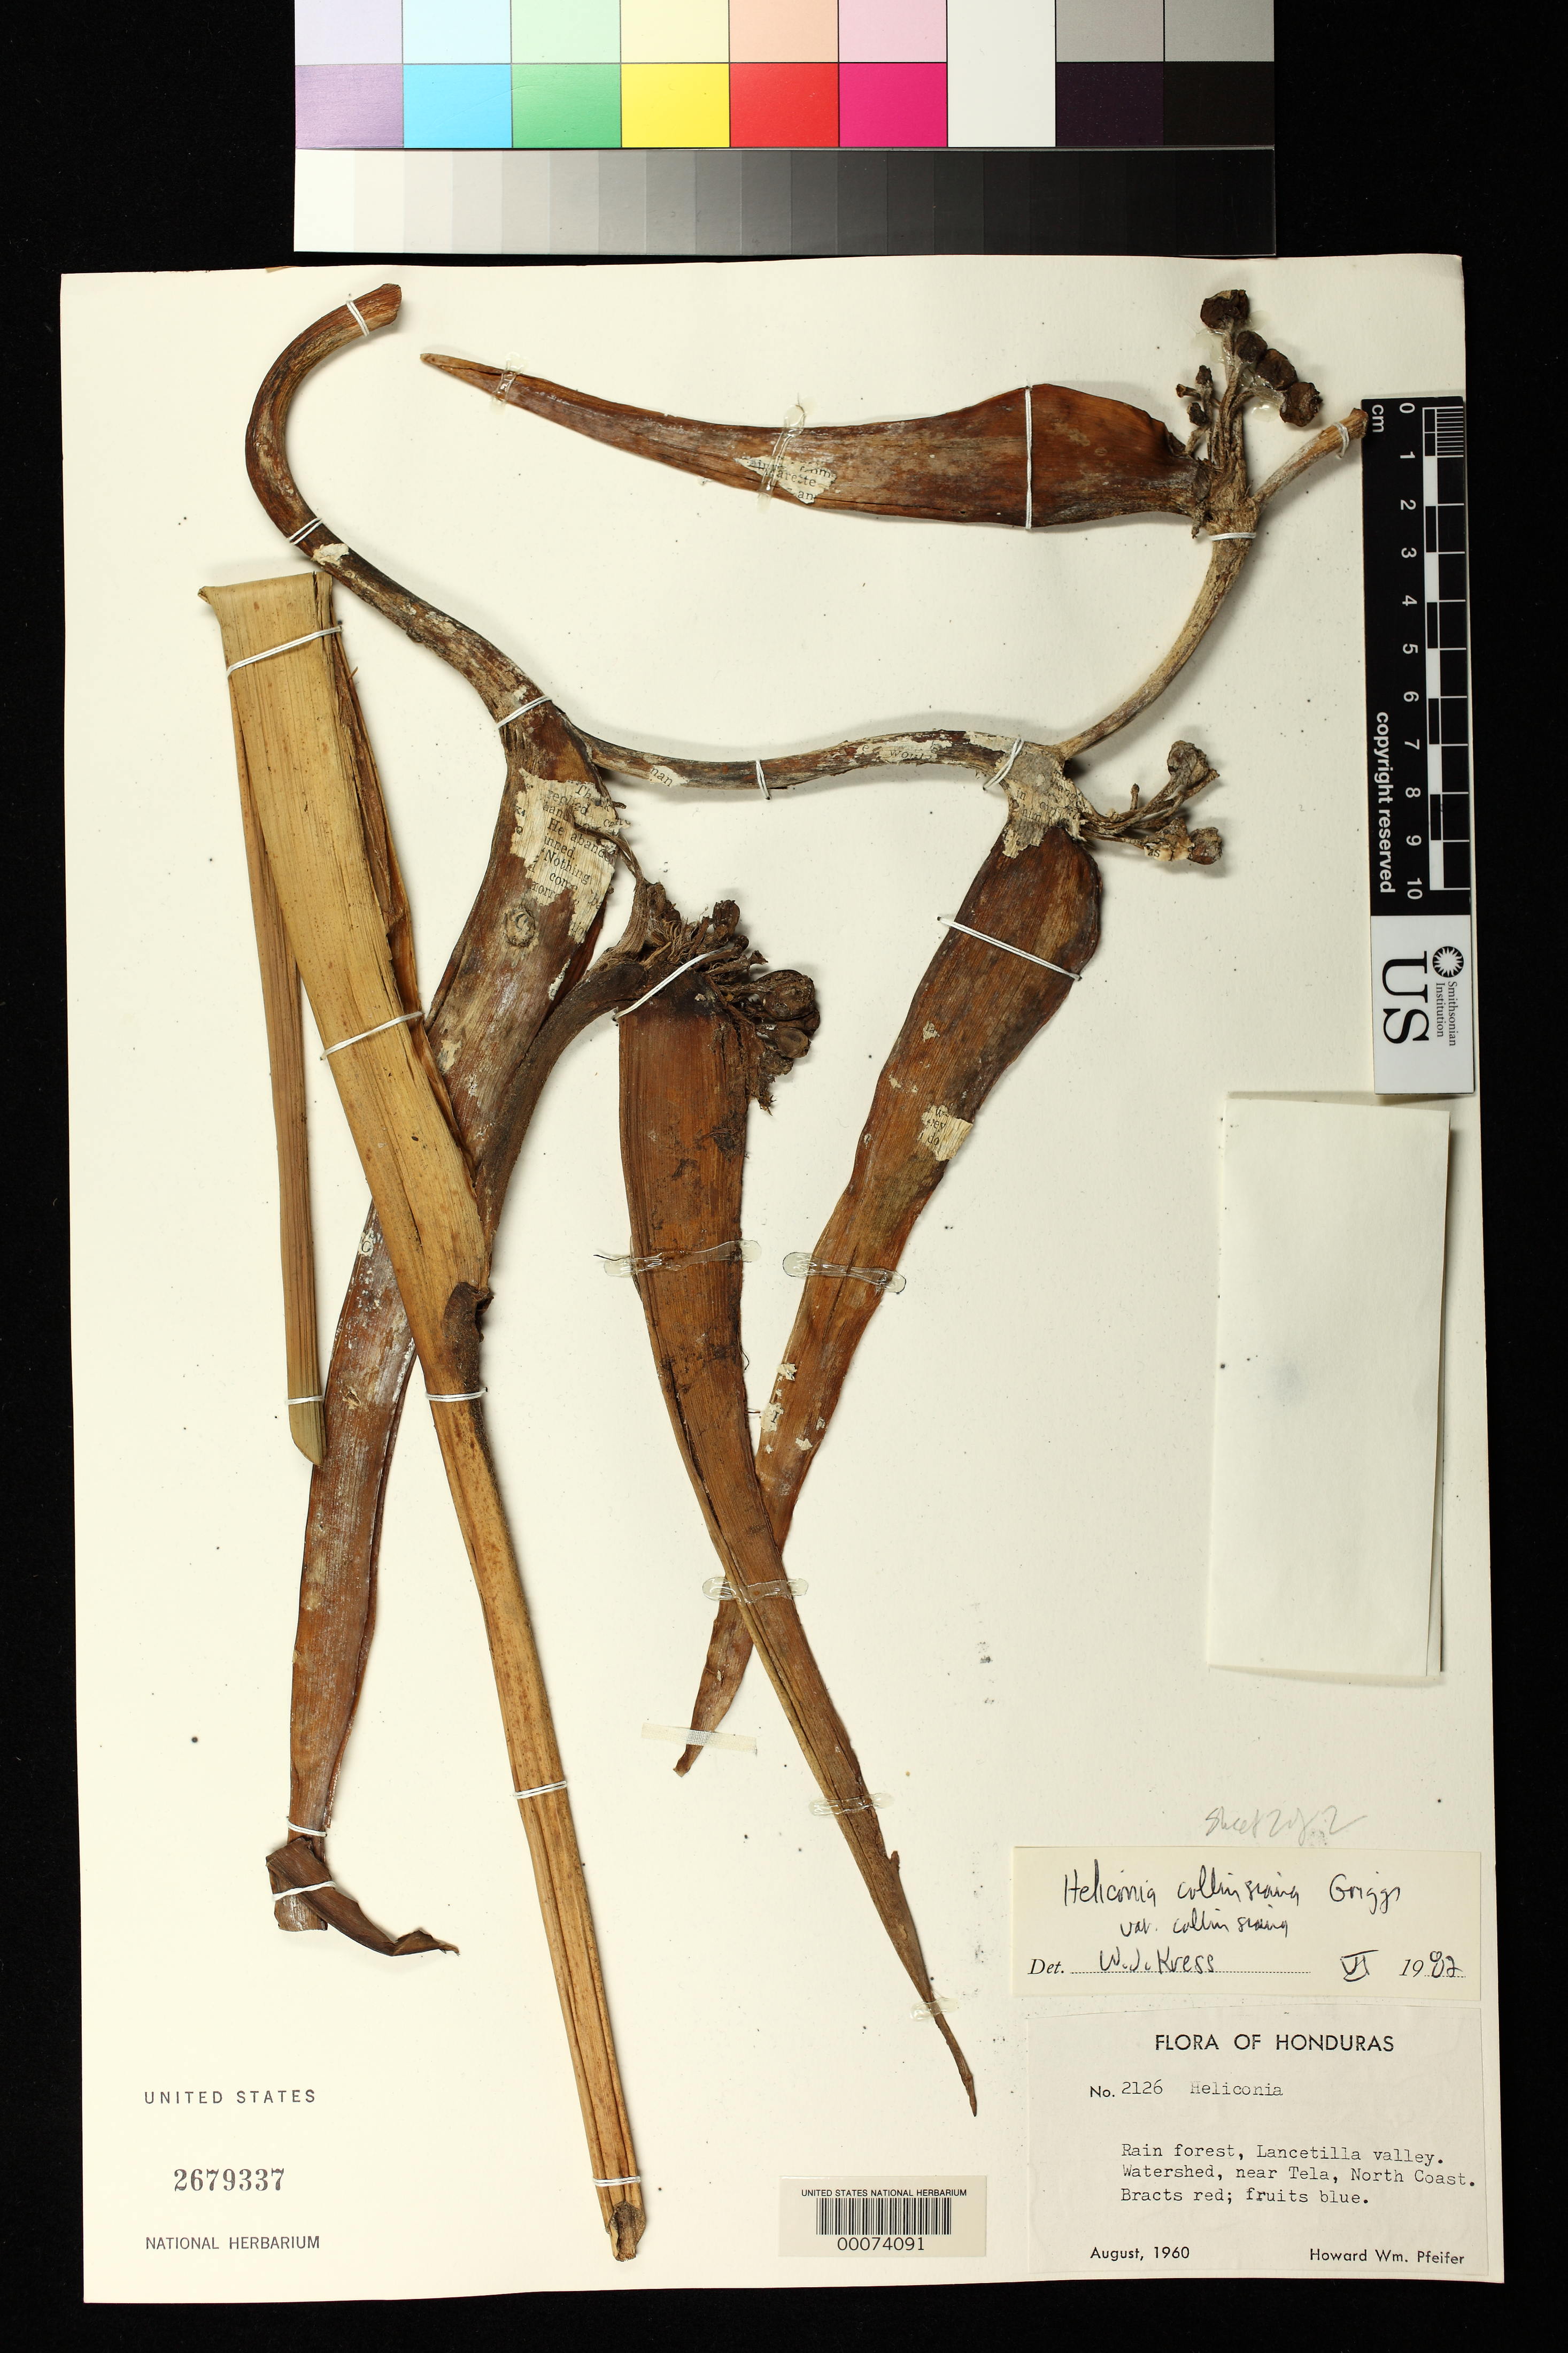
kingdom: Plantae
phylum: Tracheophyta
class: Liliopsida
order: Zingiberales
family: Heliconiaceae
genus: Heliconia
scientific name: Heliconia collinsiana var. collinsiana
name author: R.F. Griggs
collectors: H. W. Pfeifer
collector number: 2126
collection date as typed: Aug 1960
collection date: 1960-08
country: Honduras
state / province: Atlántida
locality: Lancetilla Valley, watershed, near Tela, north coast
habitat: Rain forest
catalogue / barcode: US 2679337